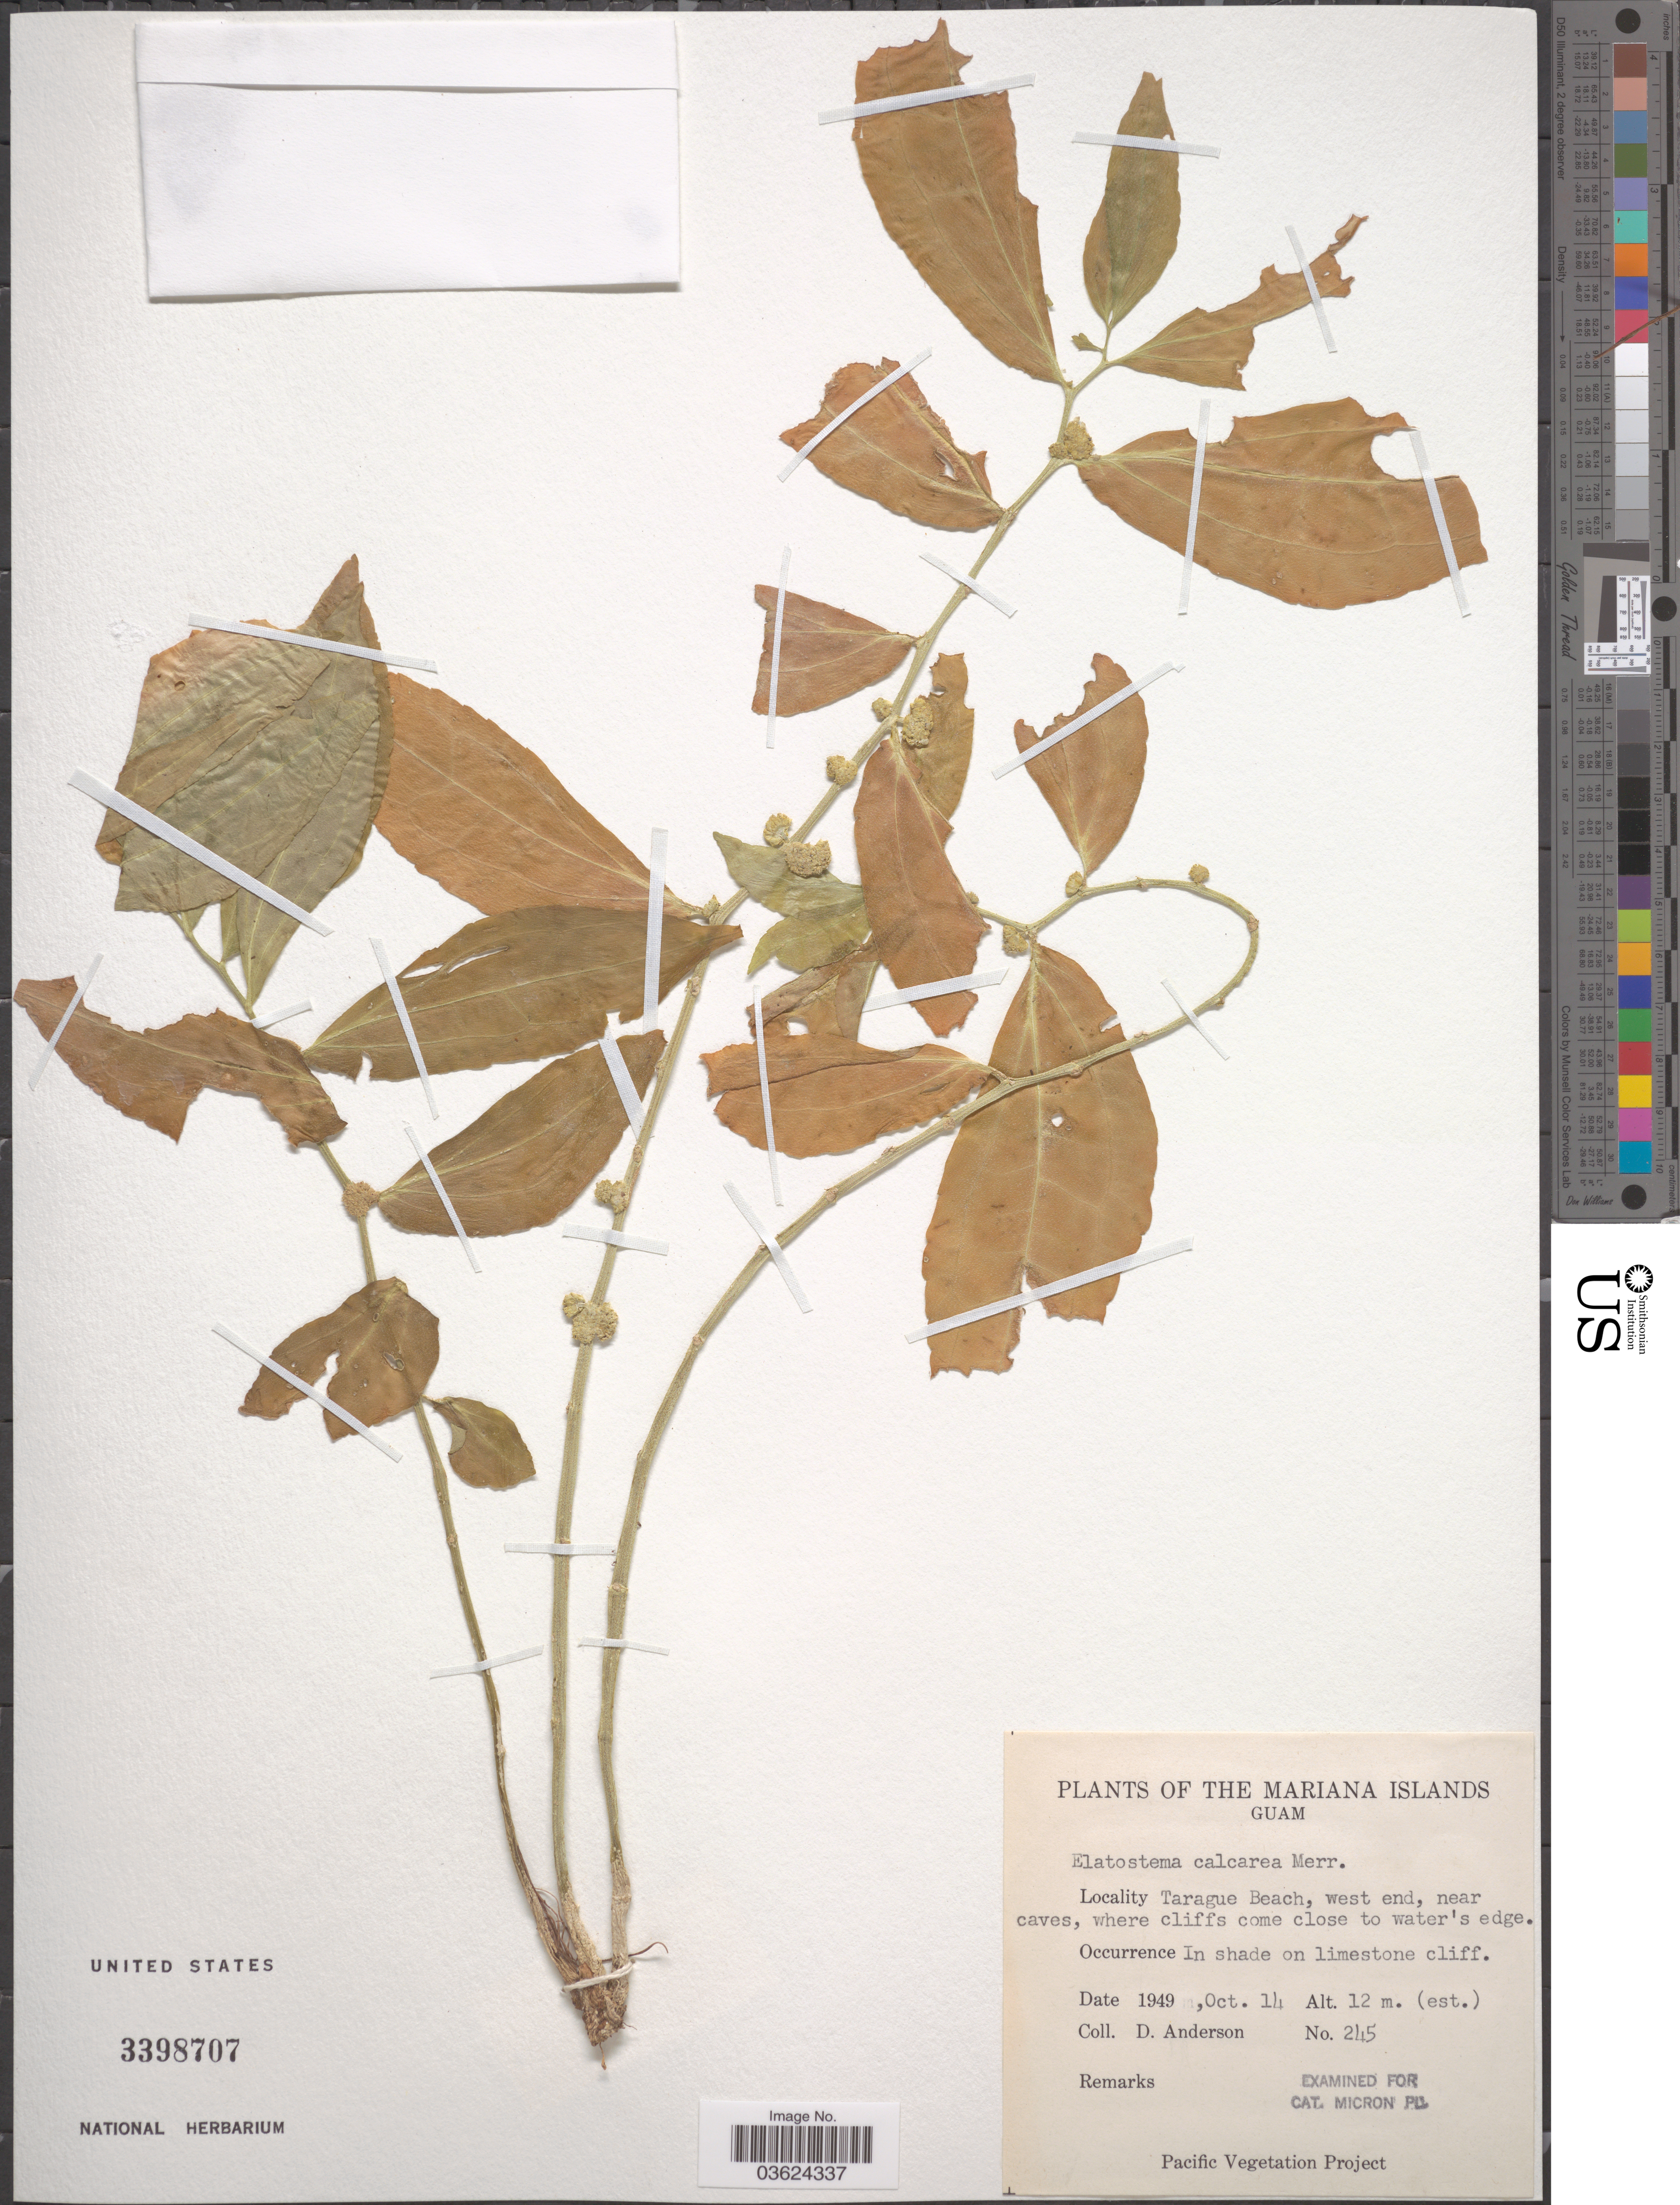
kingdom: Plantae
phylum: Tracheophyta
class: Magnoliopsida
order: Rosales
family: Urticaceae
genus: Elatostema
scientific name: Elatostema calcareum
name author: Merr.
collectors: D. Anderson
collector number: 245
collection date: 1949-10-14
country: Guam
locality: The Mariana Islands. Tarague Beach, west end, near caves, where cliffs come close to water's edge.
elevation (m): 12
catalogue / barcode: US 3398707